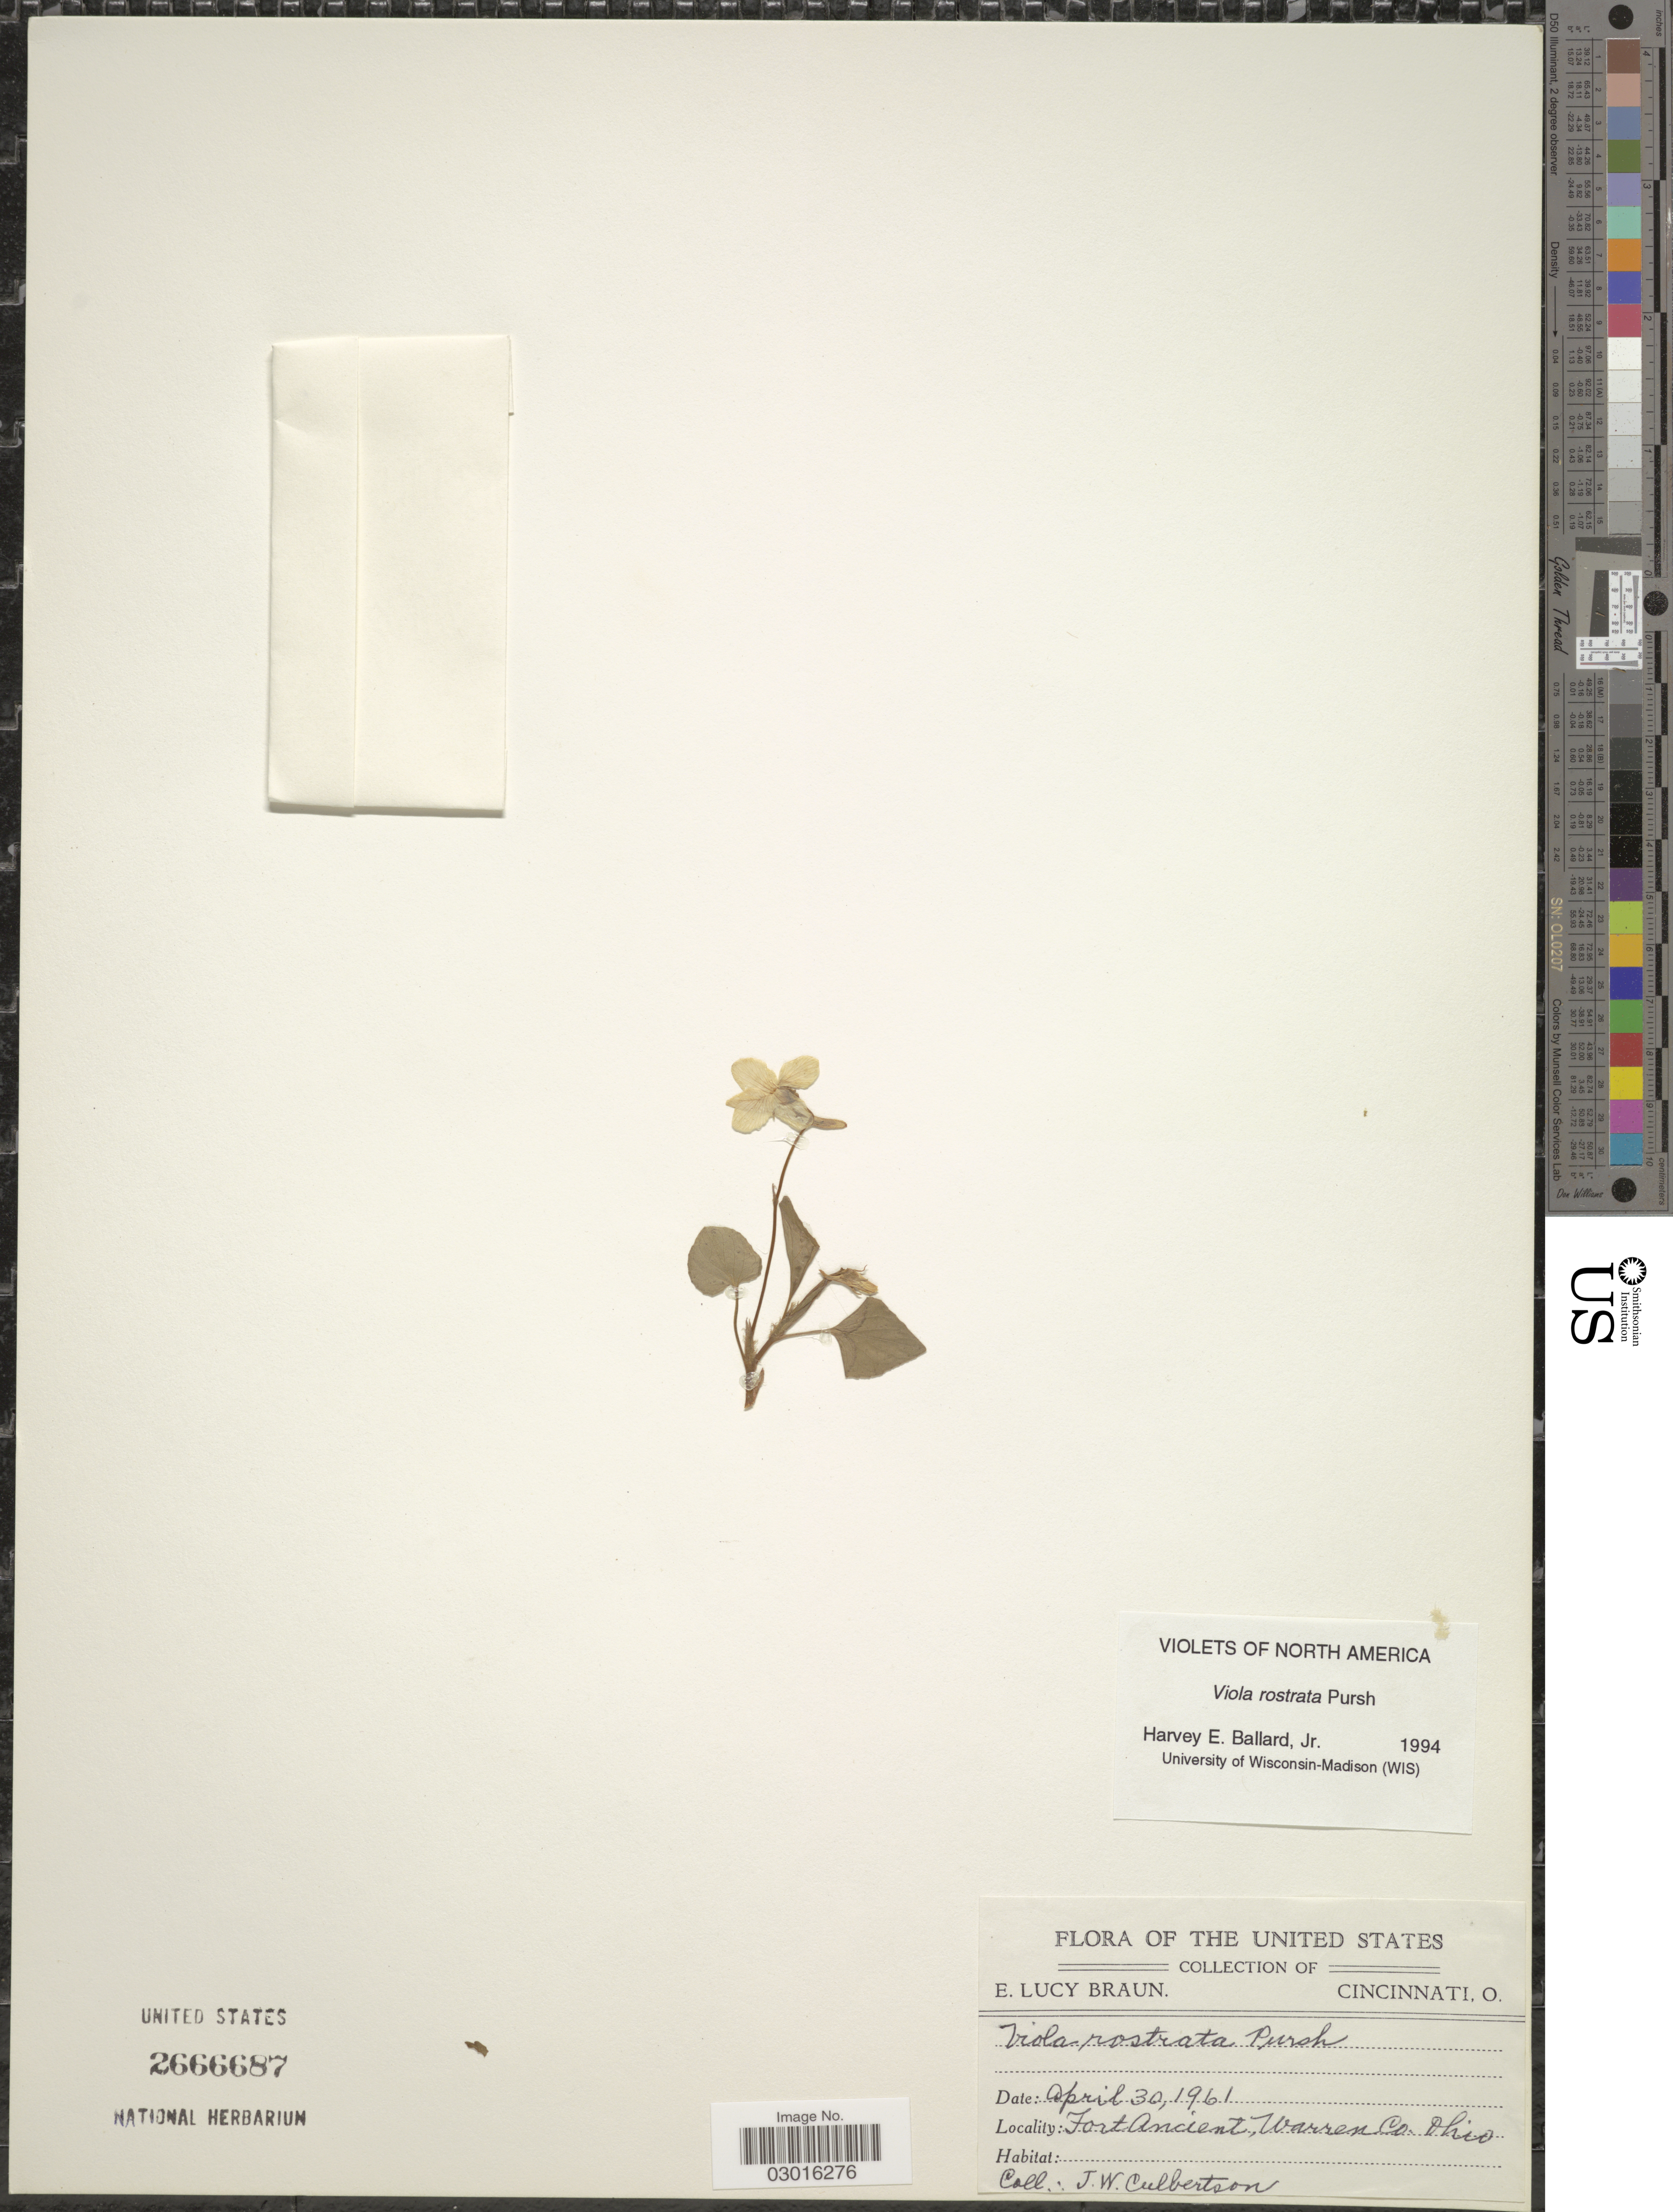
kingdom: Plantae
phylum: Tracheophyta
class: Magnoliopsida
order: Malpighiales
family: Violaceae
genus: Viola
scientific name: Viola rostrata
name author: Pursh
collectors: J. Culbertson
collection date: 1961-04-30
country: United States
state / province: Ohio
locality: Fort Ancient, Warren Co.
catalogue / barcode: US 266687